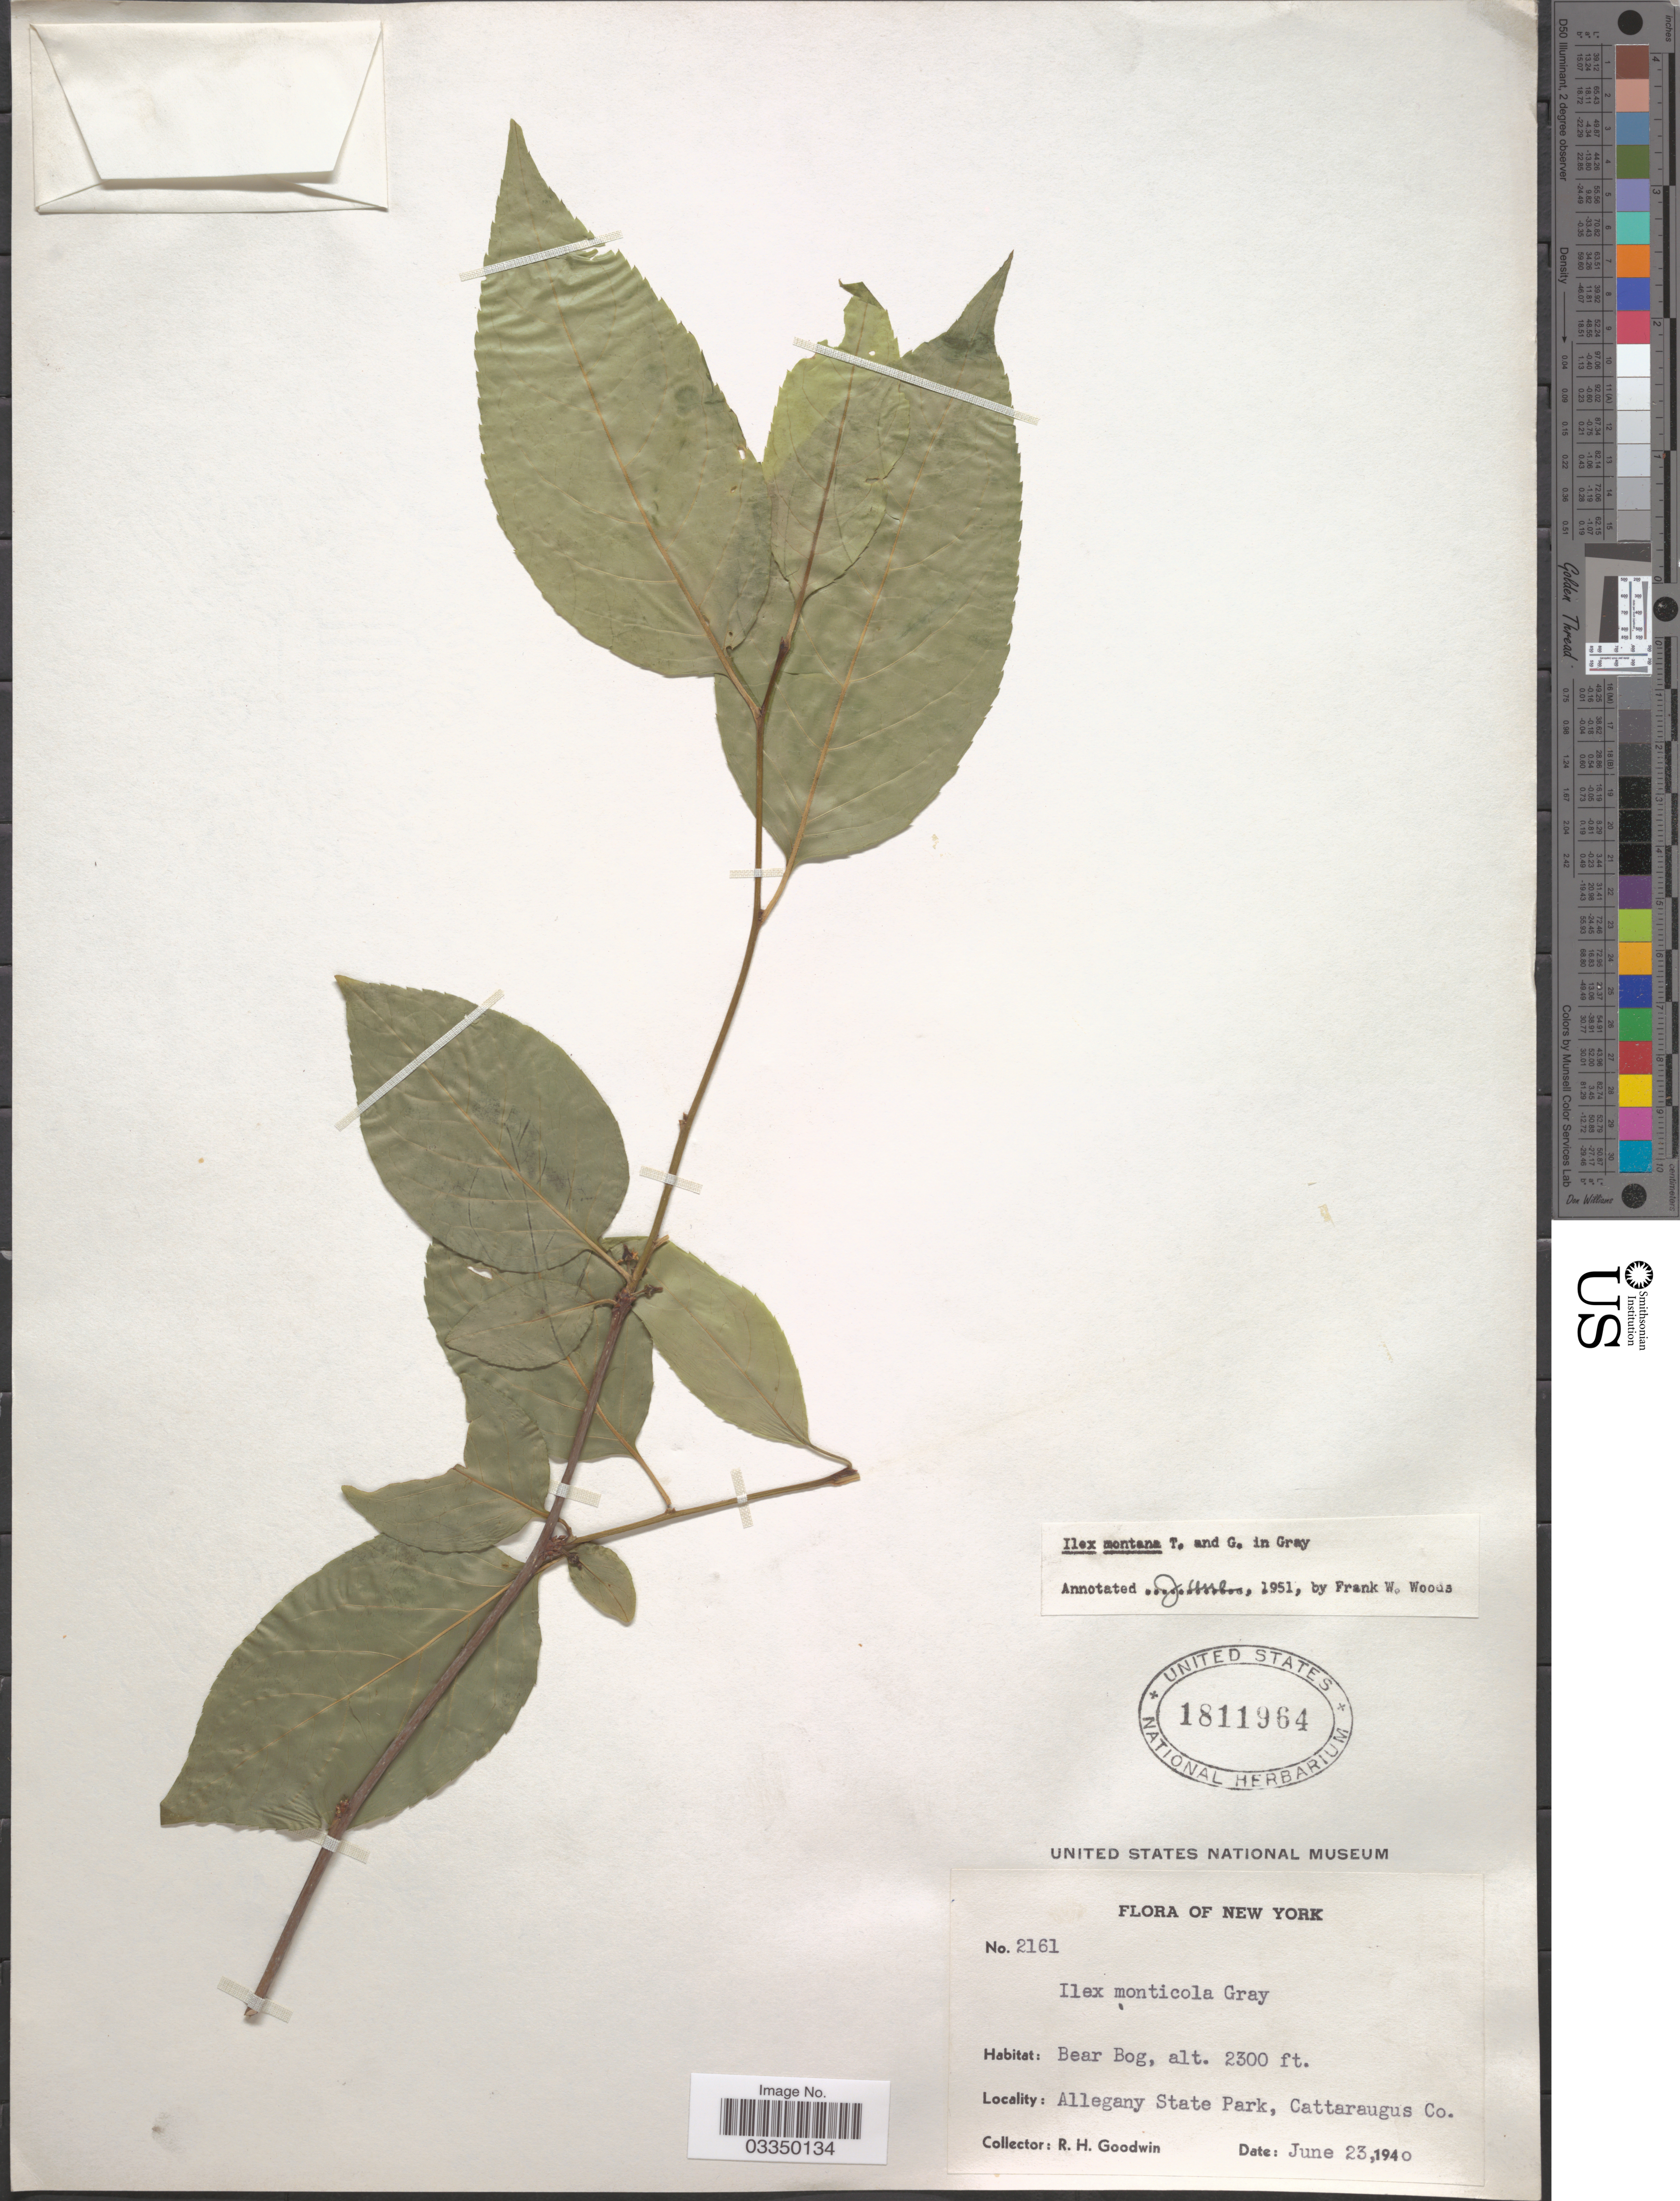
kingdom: Plantae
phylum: Tracheophyta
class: Magnoliopsida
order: Aquifoliales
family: Aquifoliaceae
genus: Ilex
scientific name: Ilex montana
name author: Torr. & A. Gray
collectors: R. Goodwin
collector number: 2161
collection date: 1940-06-23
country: United States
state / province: New York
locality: Bear Bog. Allegany State Park, Cattaraugus Co.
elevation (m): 701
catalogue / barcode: US 1811964